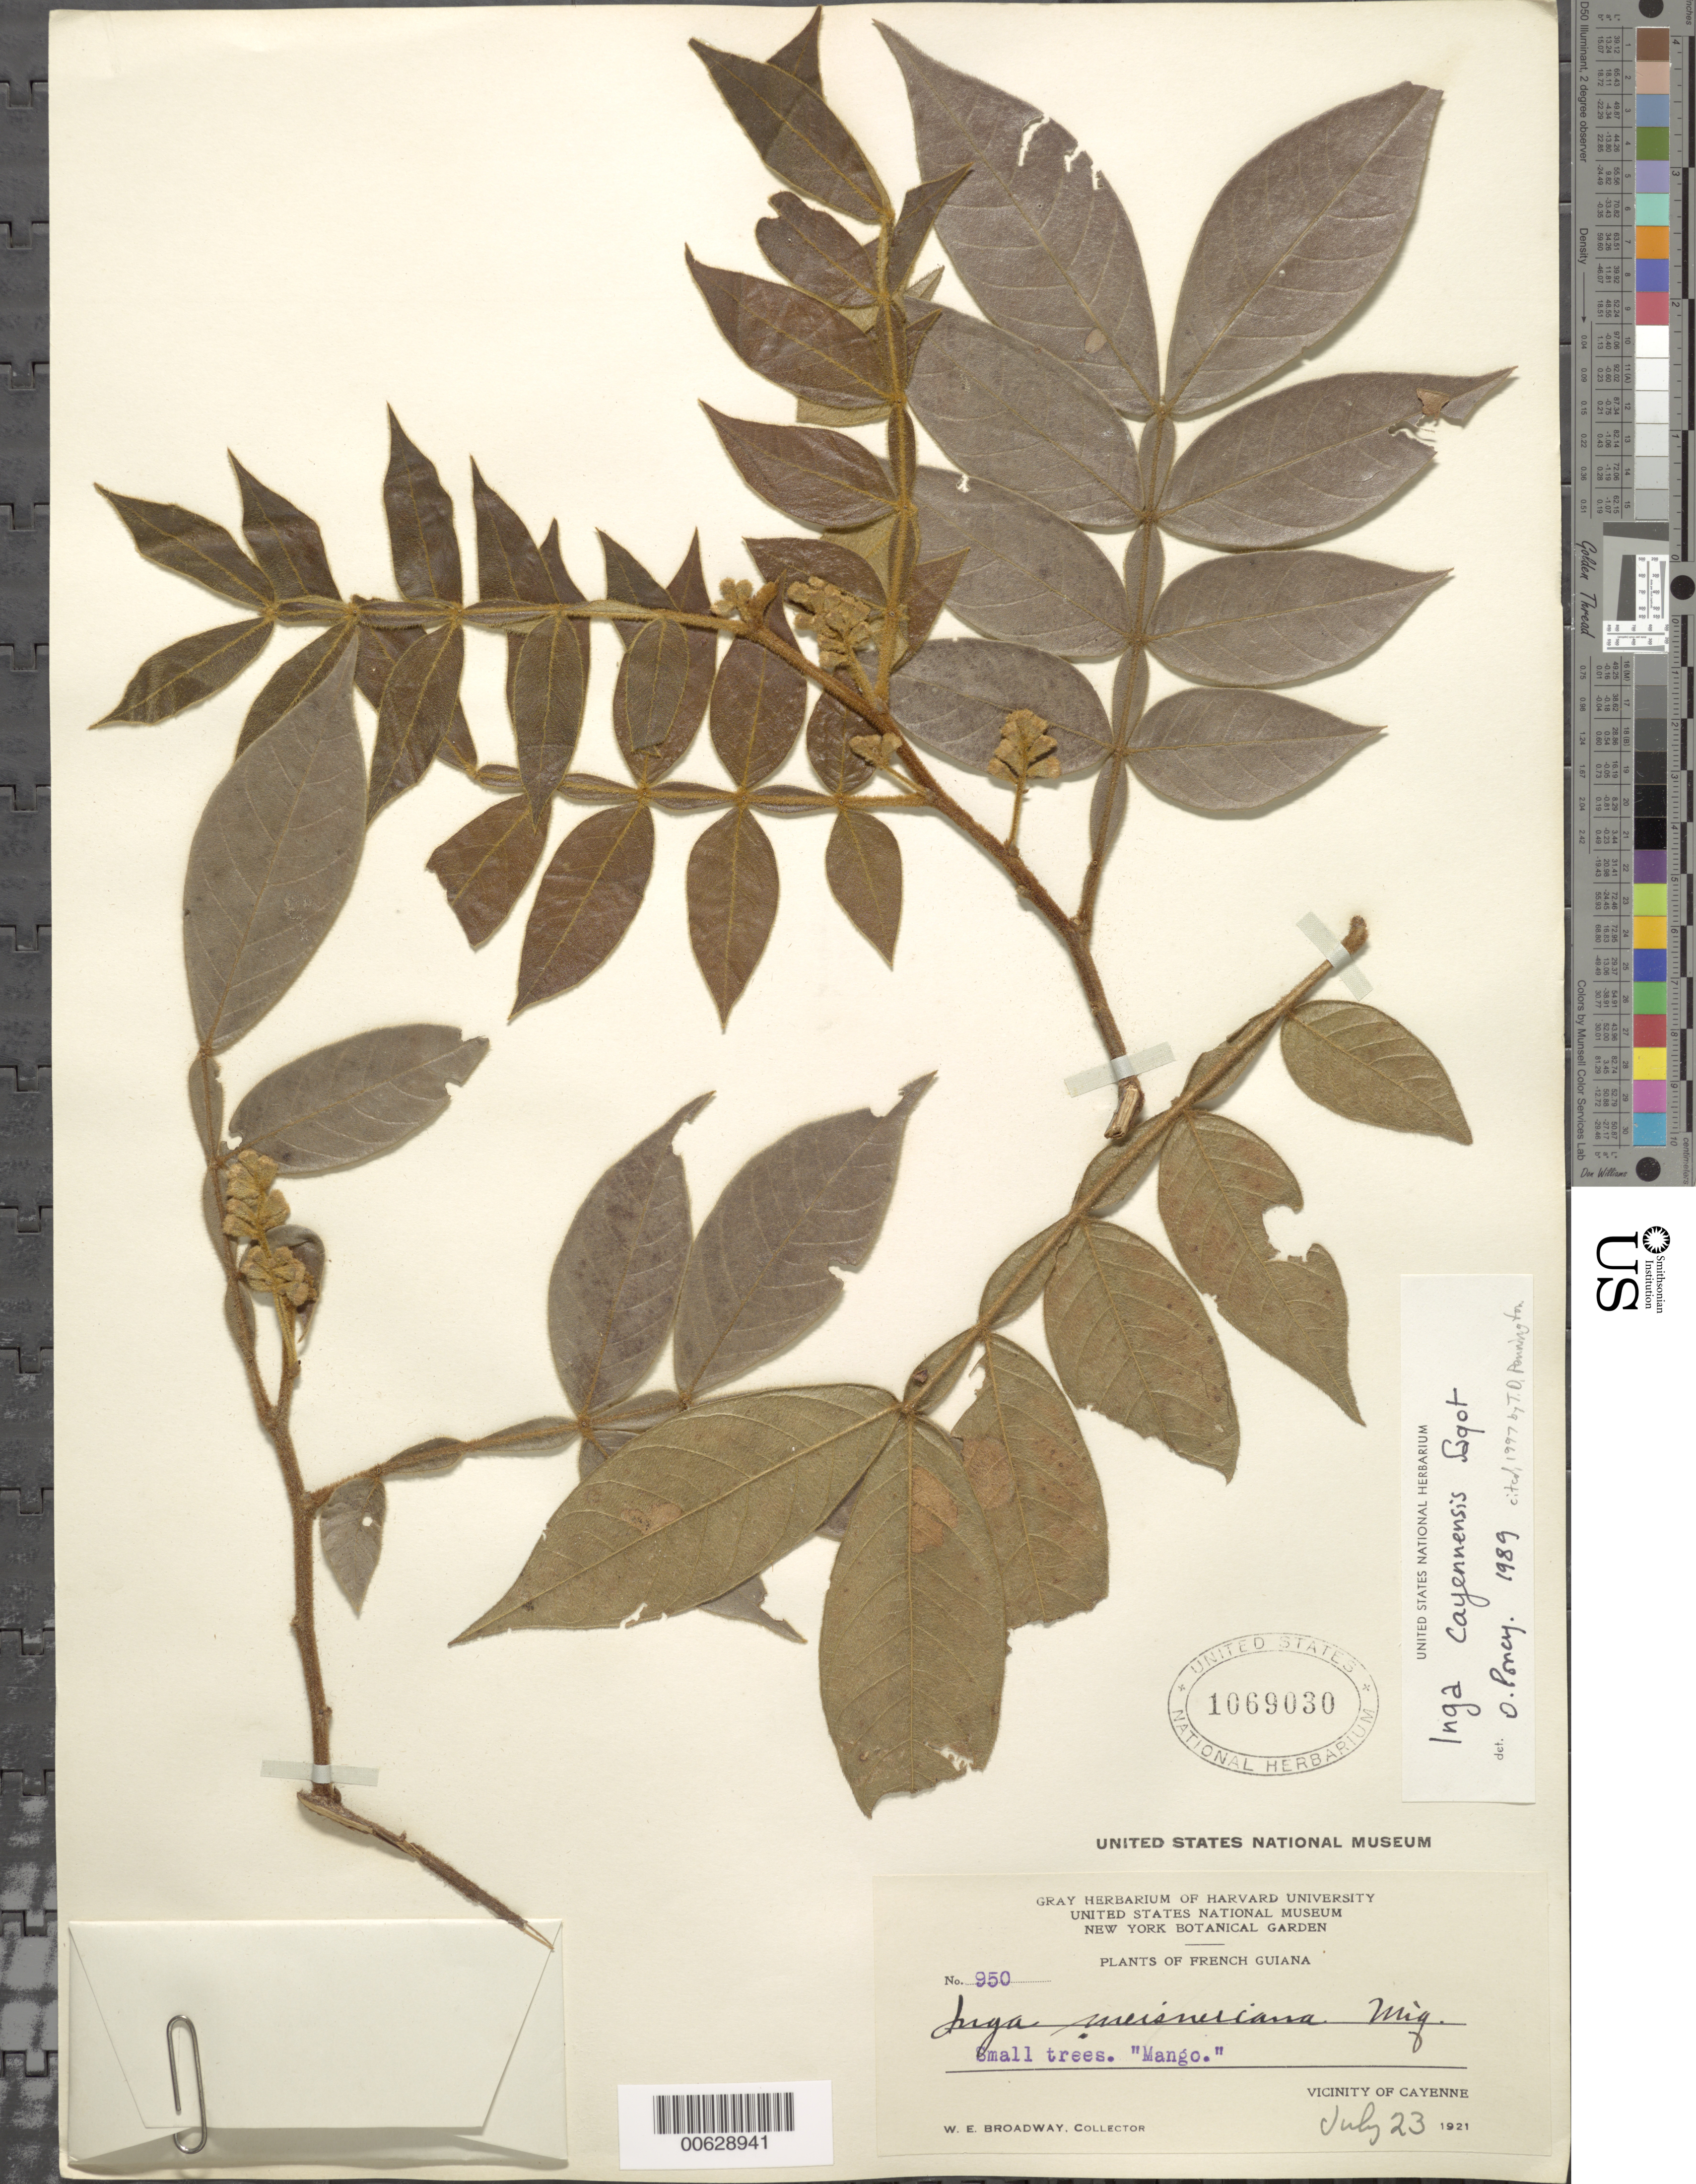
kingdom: Plantae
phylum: Tracheophyta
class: Magnoliopsida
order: Fabales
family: Fabaceae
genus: Inga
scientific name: Inga cayennensis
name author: Sagot ex Benth.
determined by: Poncy, O.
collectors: W. E. Broadway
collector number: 950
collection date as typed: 23-Jul-21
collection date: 1921-07-23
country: French Guiana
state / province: Cayenne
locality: Cayenne, vic.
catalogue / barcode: US 1069030